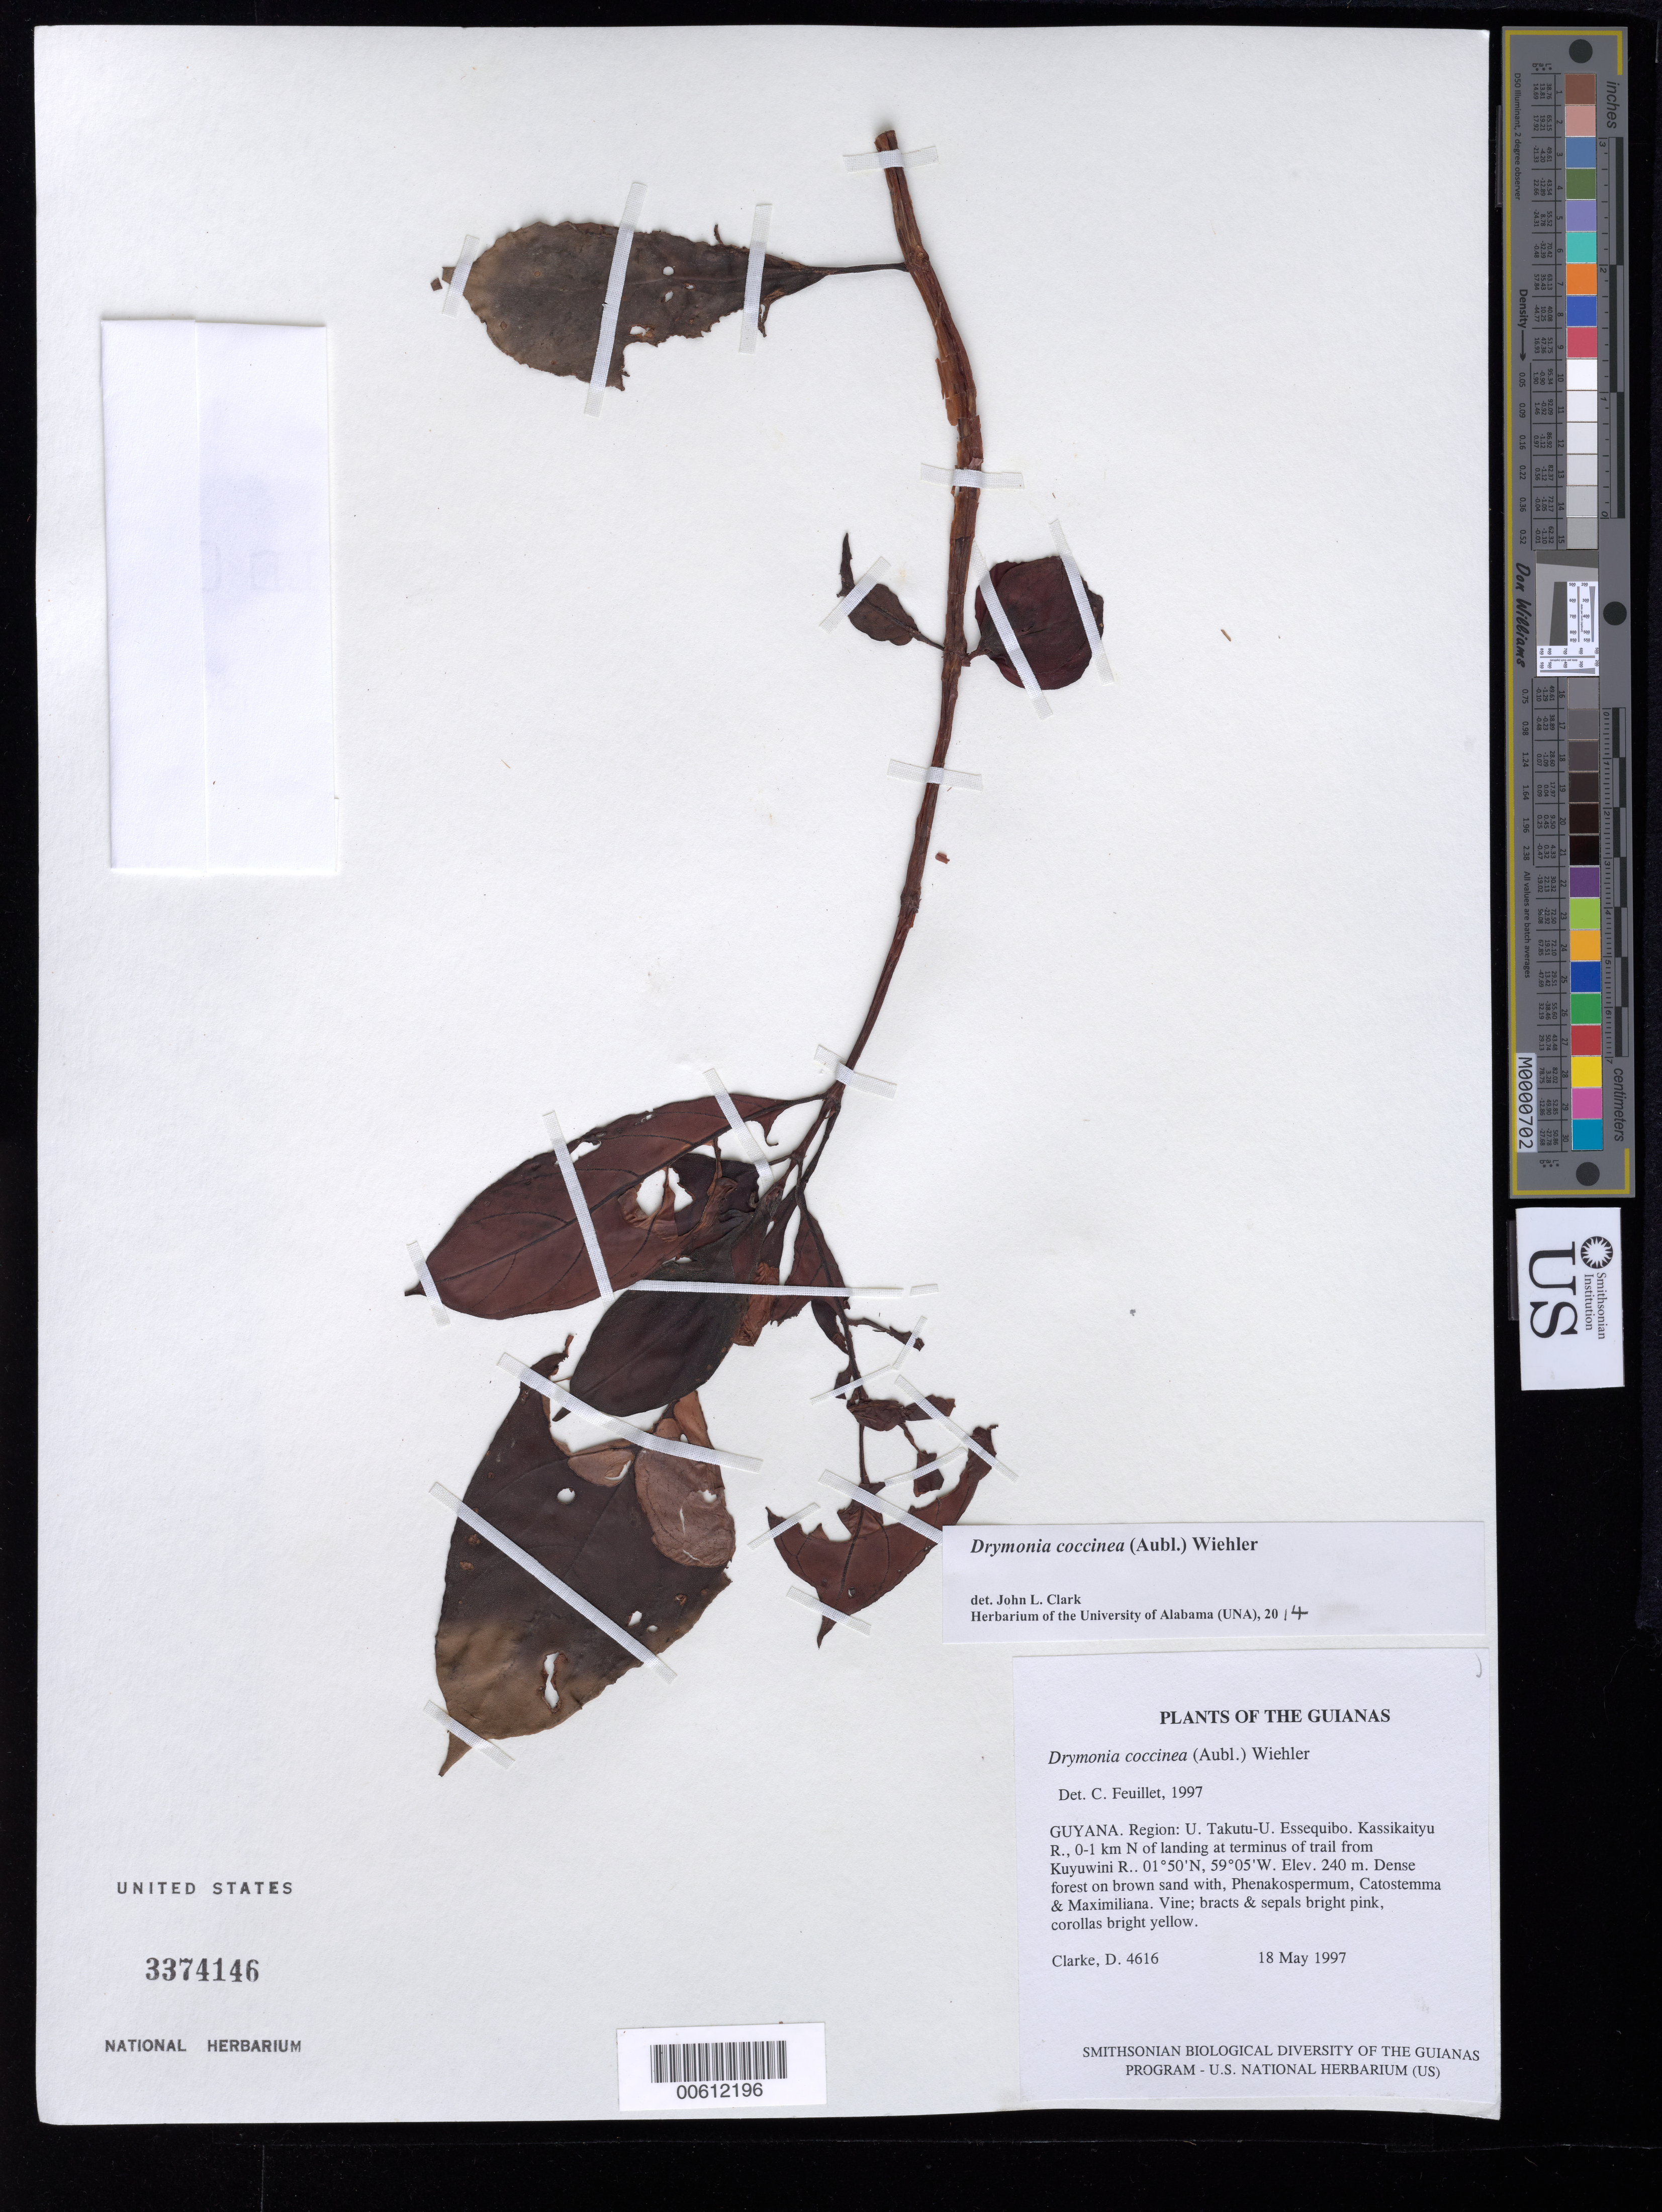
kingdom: Plantae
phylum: Tracheophyta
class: Magnoliopsida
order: Lamiales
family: Gesneriaceae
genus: Drymonia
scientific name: Drymonia coccinea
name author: (Aubl.) Wiehler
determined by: Skog, Laurence E.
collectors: H. D. Clarke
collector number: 4616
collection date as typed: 18 May 1997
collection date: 1997-05-18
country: Guyana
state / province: U. Takutu-U. Essequibo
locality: Kassikaityu R., 0-1 km N of landing at terminus of trail from Kuyuwini R.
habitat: Dense forest on brown sand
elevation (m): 240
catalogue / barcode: US 3374146